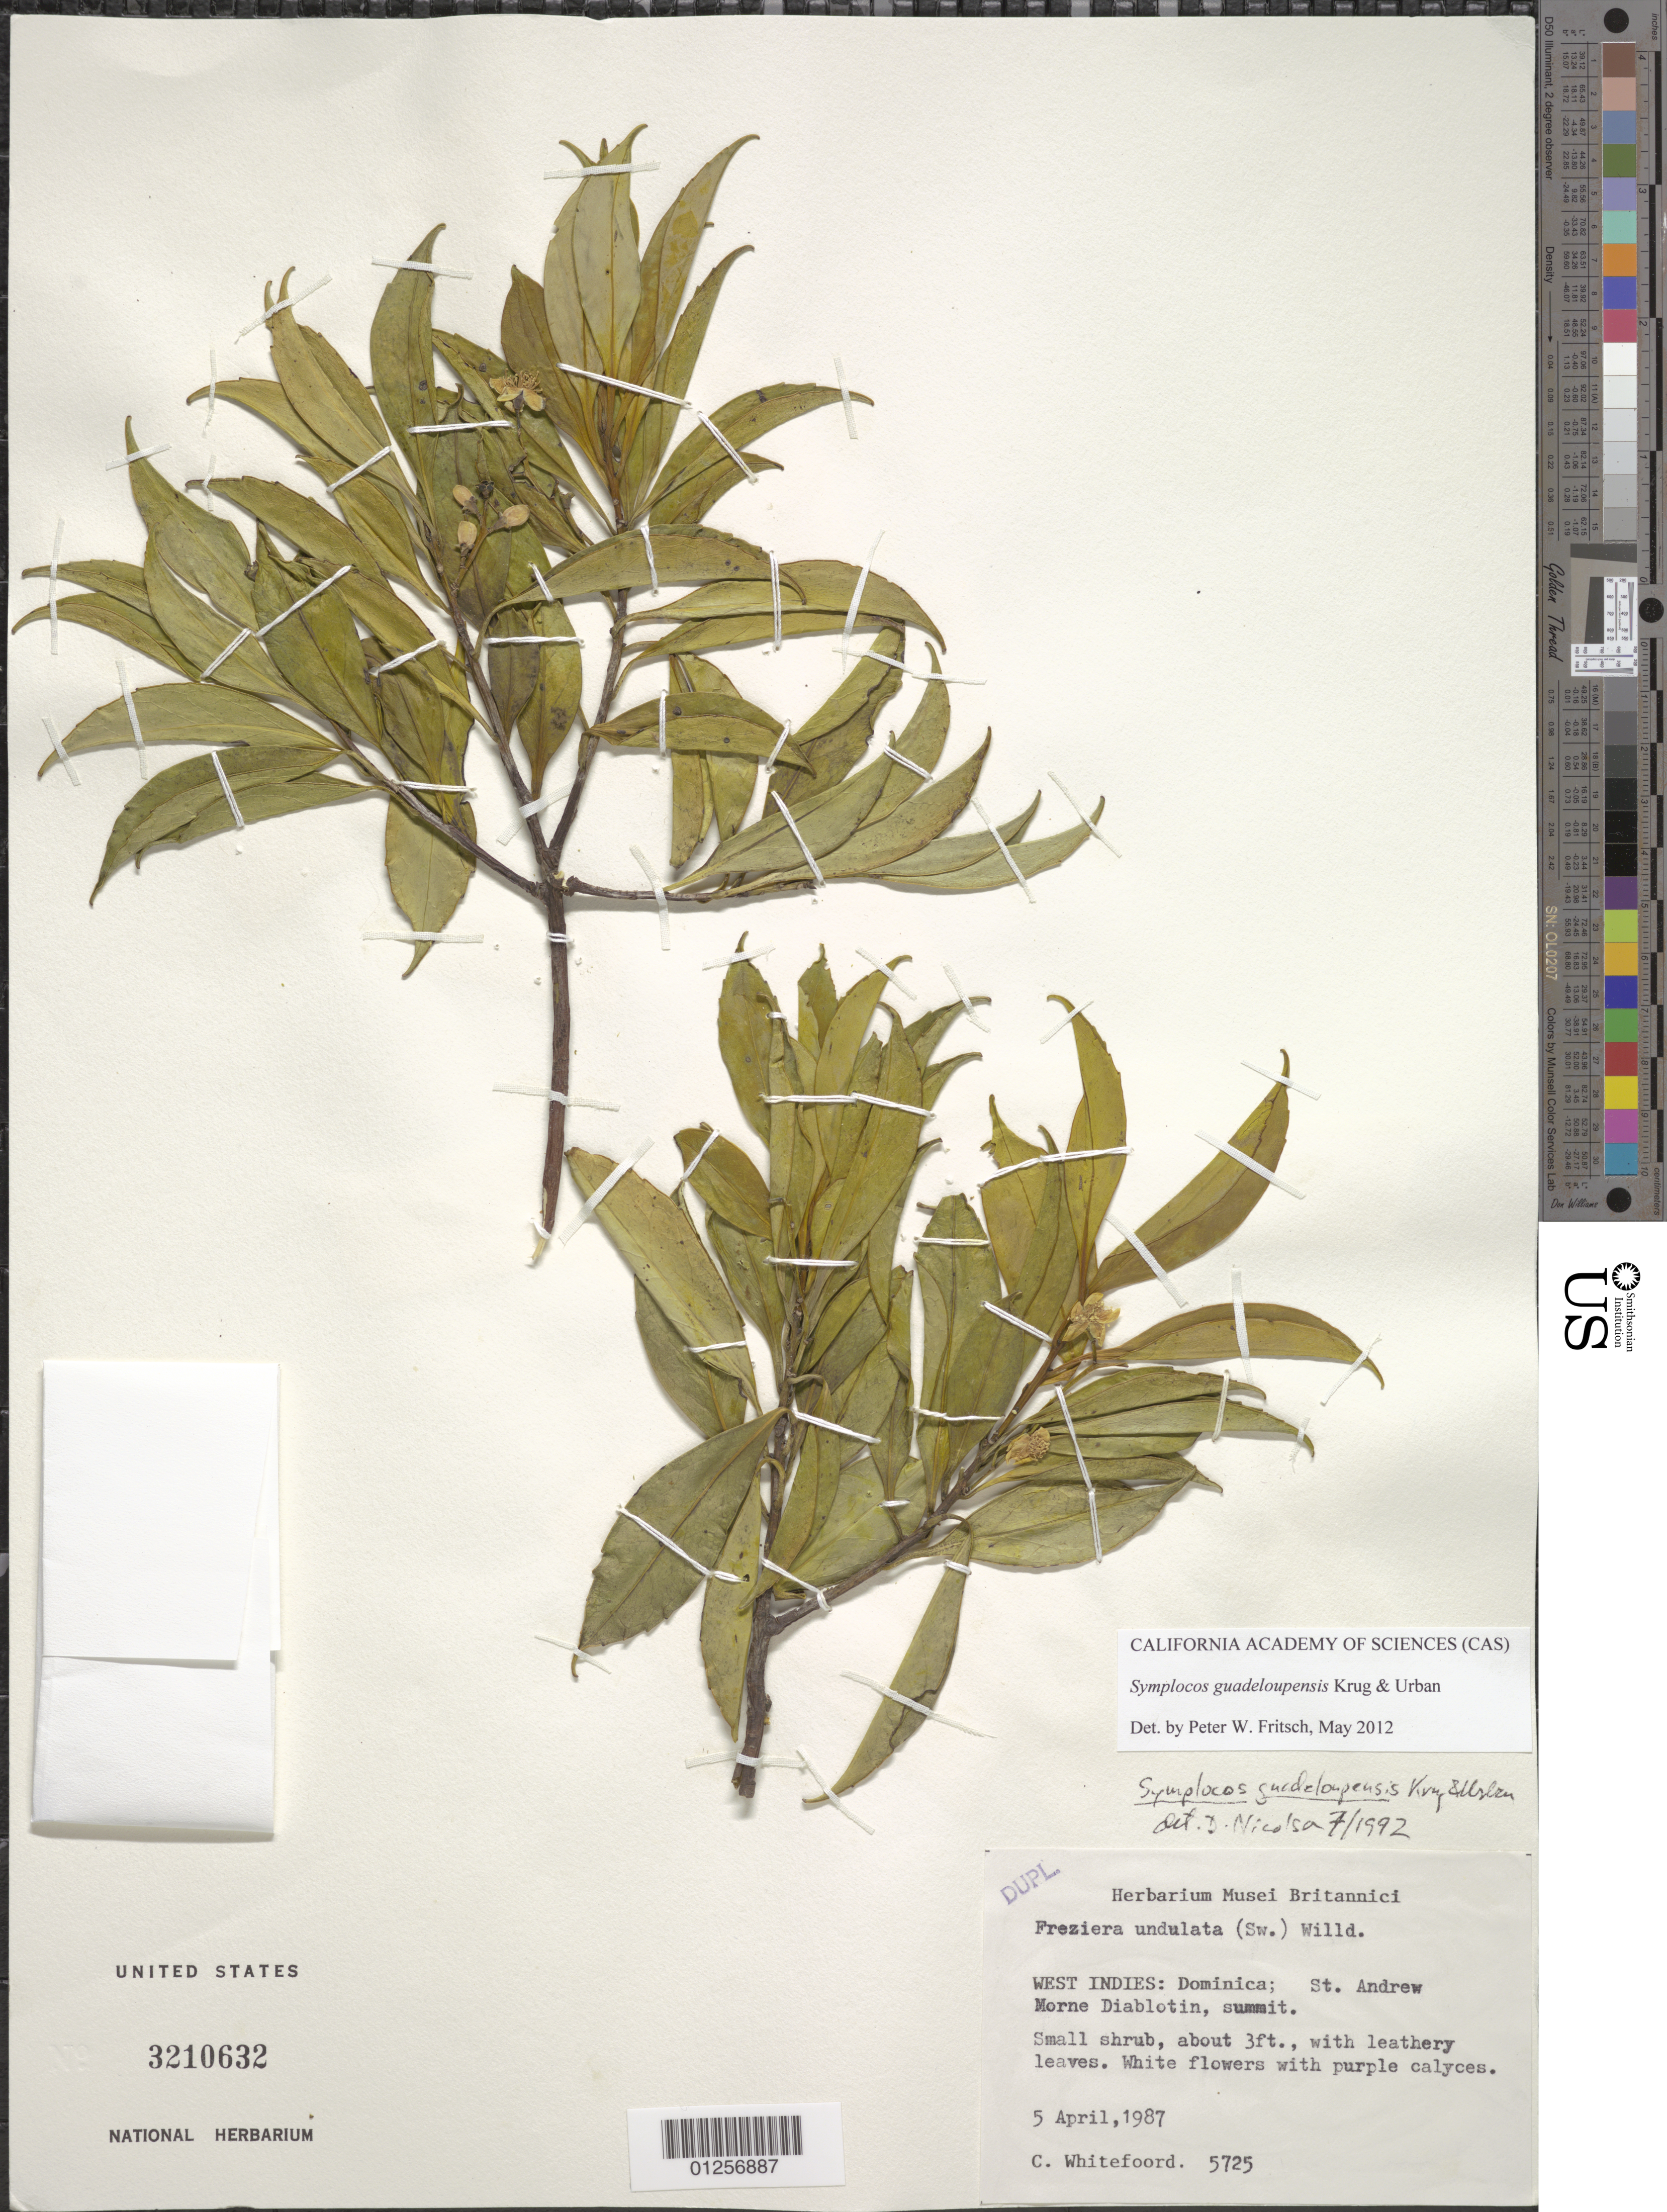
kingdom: Plantae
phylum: Tracheophyta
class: Magnoliopsida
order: Ericales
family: Symplocaceae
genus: Symplocos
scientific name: Symplocos guadeloupensis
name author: Krug & Urb.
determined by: Fritsch, Peter W.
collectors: C. Whitefoord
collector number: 5725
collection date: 1987-04-05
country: Dominica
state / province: St. Andrew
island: Dominica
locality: Morne Diablotin, summit.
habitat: Summit.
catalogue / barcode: US 3210632